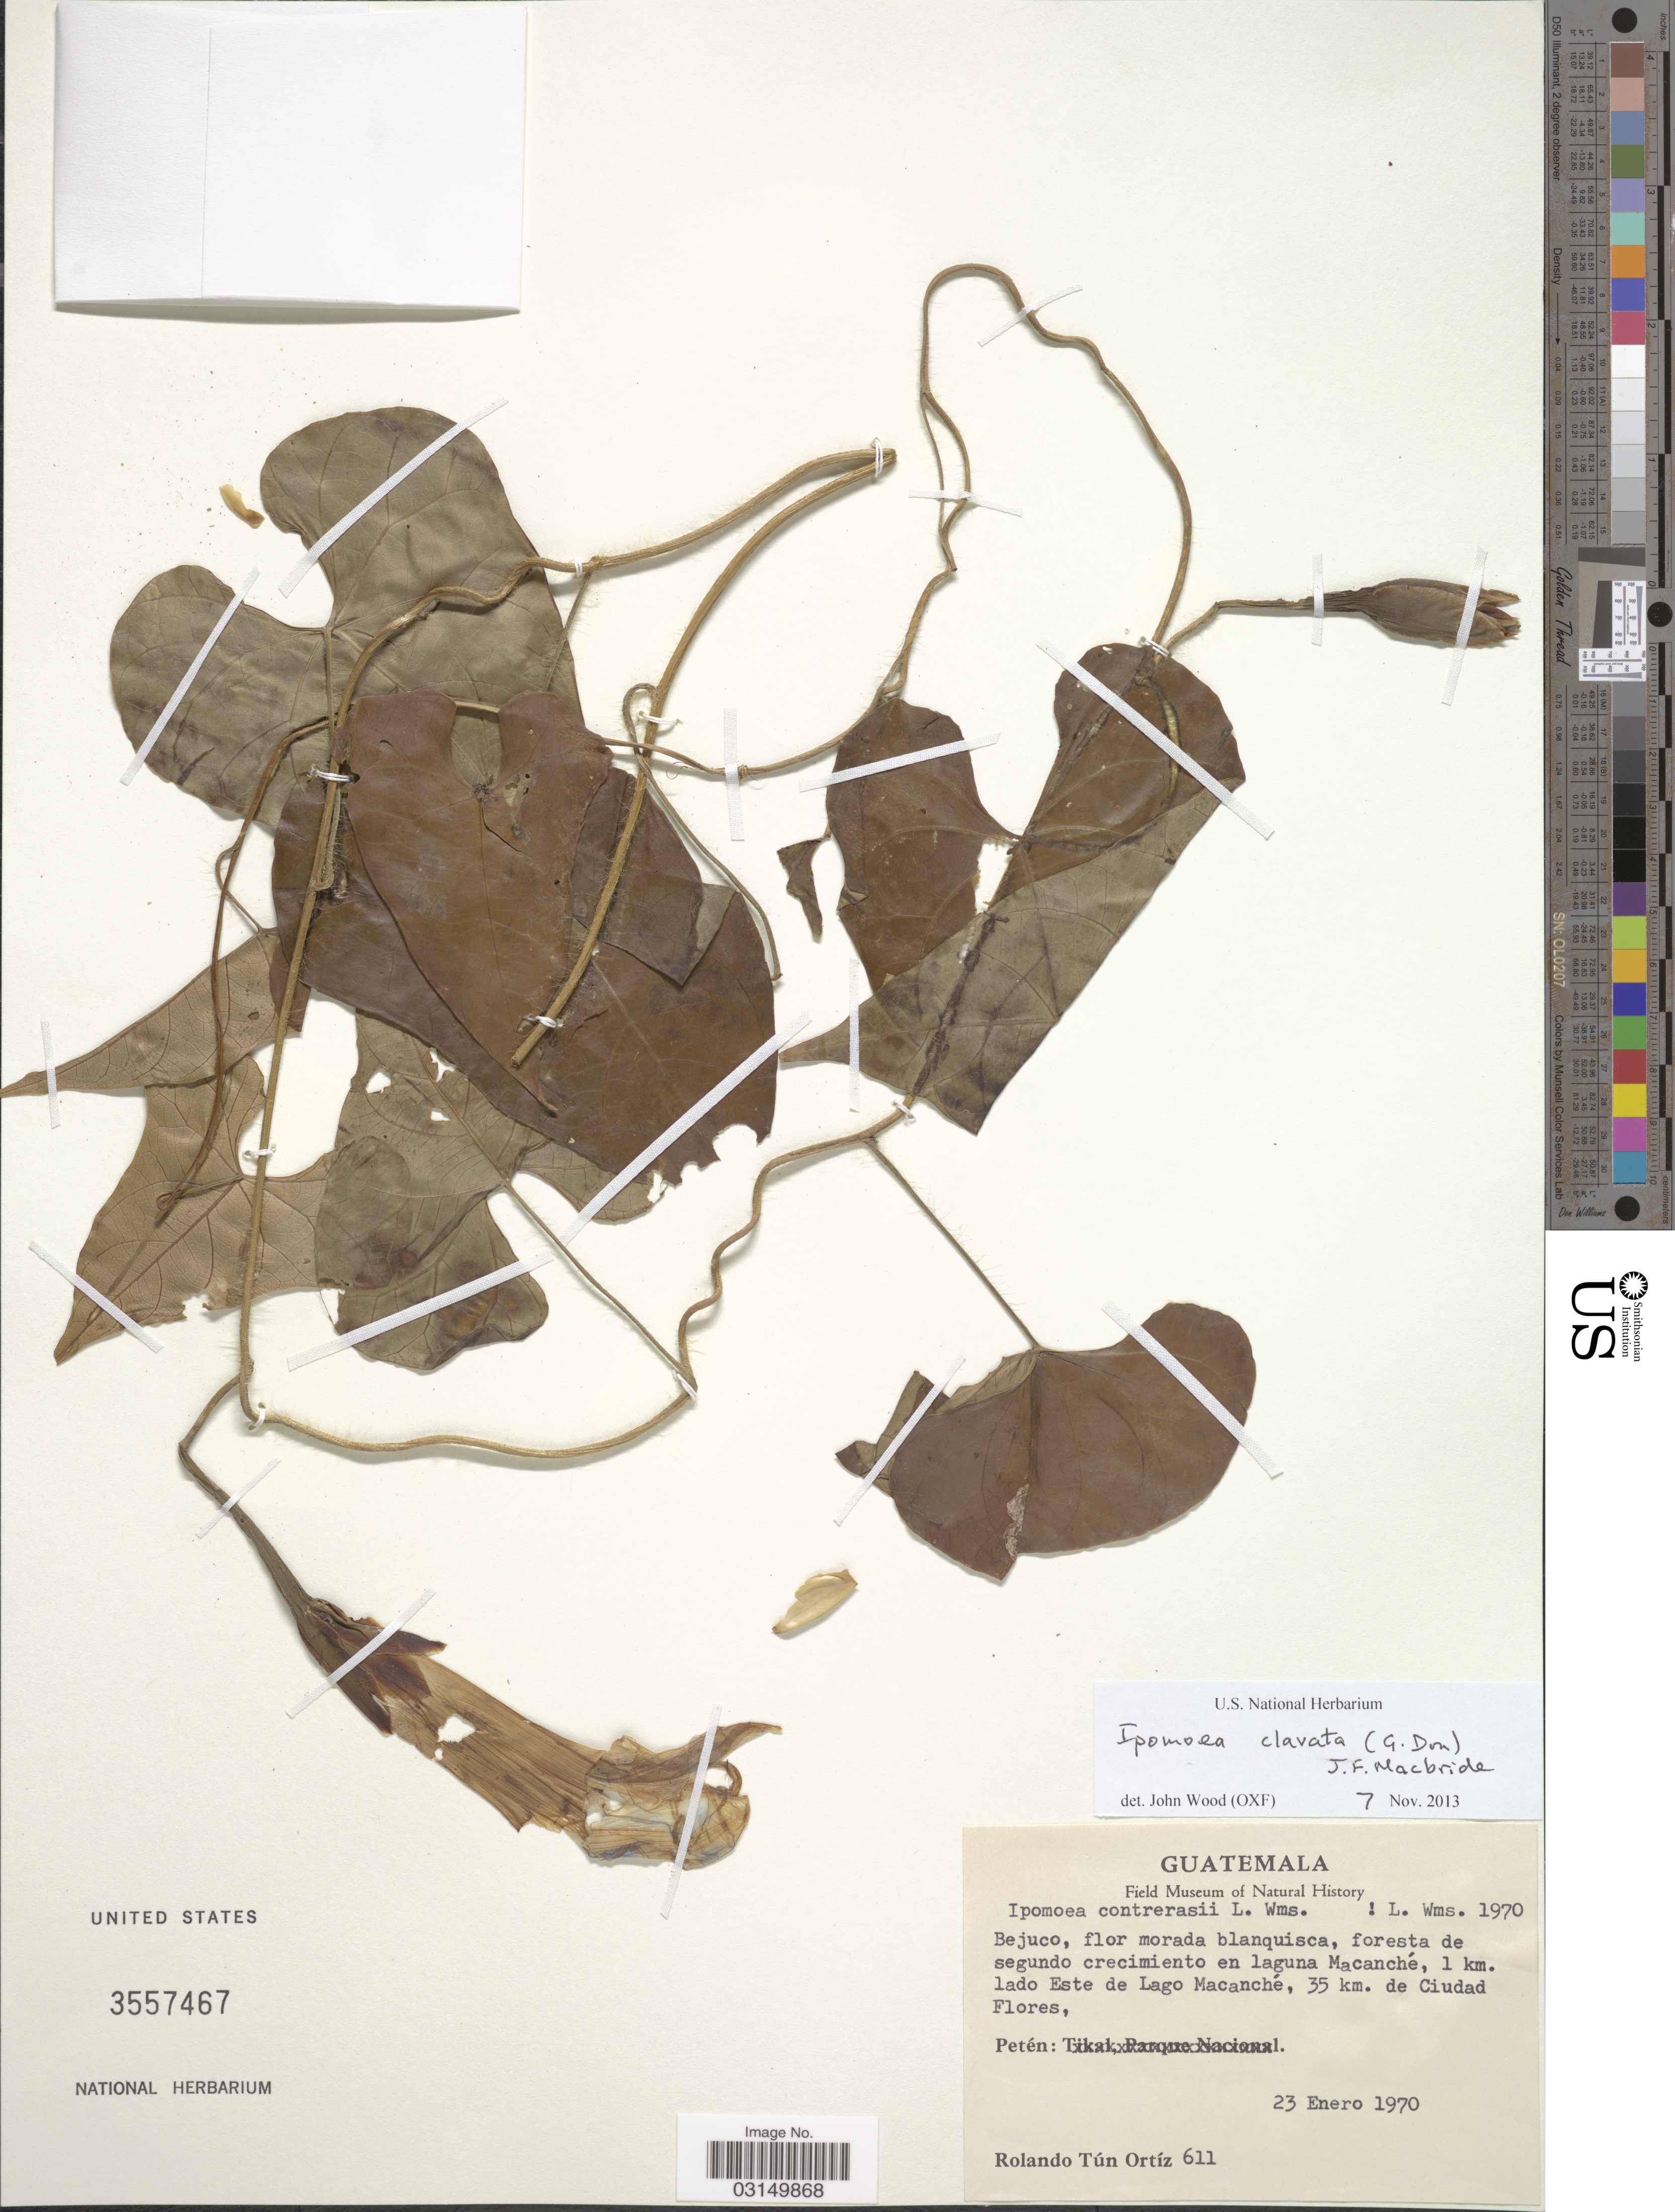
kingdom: Plantae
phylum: Tracheophyta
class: Magnoliopsida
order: Solanales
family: Convolvulaceae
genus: Ipomoea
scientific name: Ipomoea clavata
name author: (G. Don) J.F. Macbr.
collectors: R. T. Ortíz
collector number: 611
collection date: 1970-01-23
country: Guatemala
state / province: El Petén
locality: Foresta de segundo crecimiento en laguna Macanché, 1 km. lado Este de Lago Macanché, 35 km. de Ciudad Flores, Petén.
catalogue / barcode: US 3557467